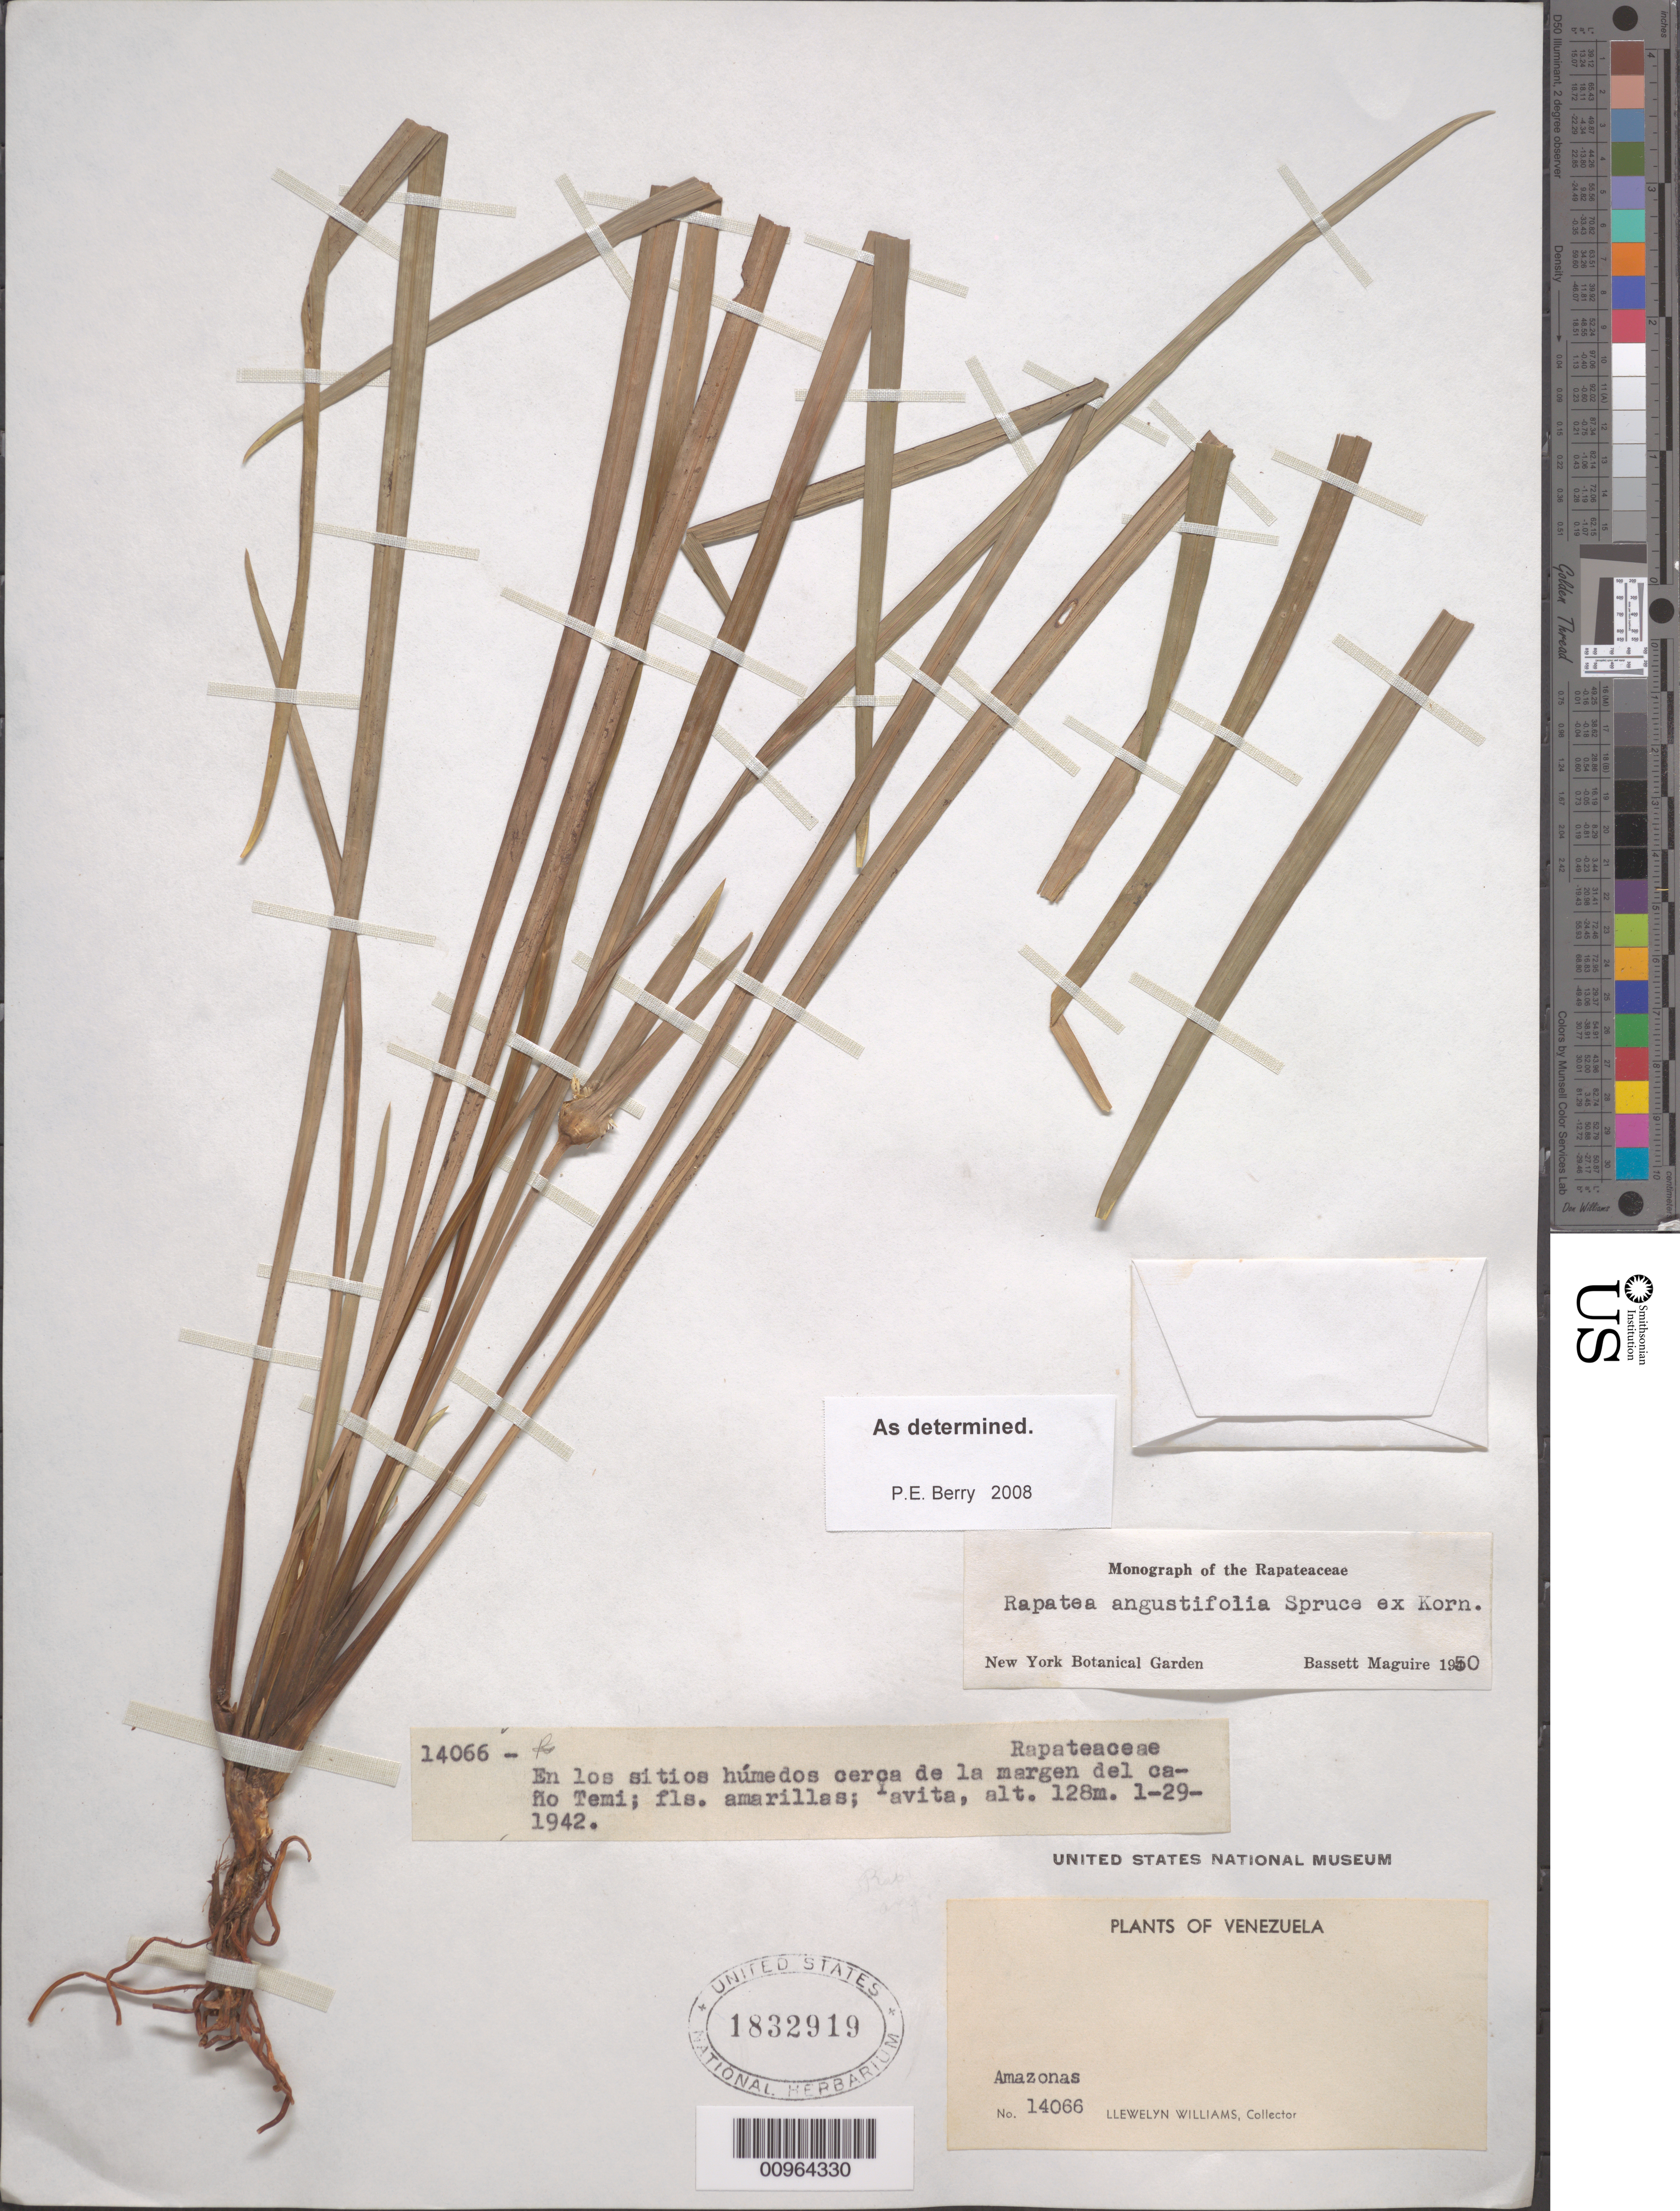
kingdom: Plantae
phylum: Tracheophyta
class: Liliopsida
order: Poales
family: Rapateaceae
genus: Rapatea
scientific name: Rapatea angustifolia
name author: Spruce ex Körn.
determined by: Berry, P. E., (WIS), University of Wisconsin - Madison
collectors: Ll. Williams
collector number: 14066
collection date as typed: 29-Jan-42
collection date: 1942-01-29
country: Venezuela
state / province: Amazonas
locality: Yavita; cano Temi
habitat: Cerca de la margen del cano, en lost sitios humedos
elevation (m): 128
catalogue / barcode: US 1832919